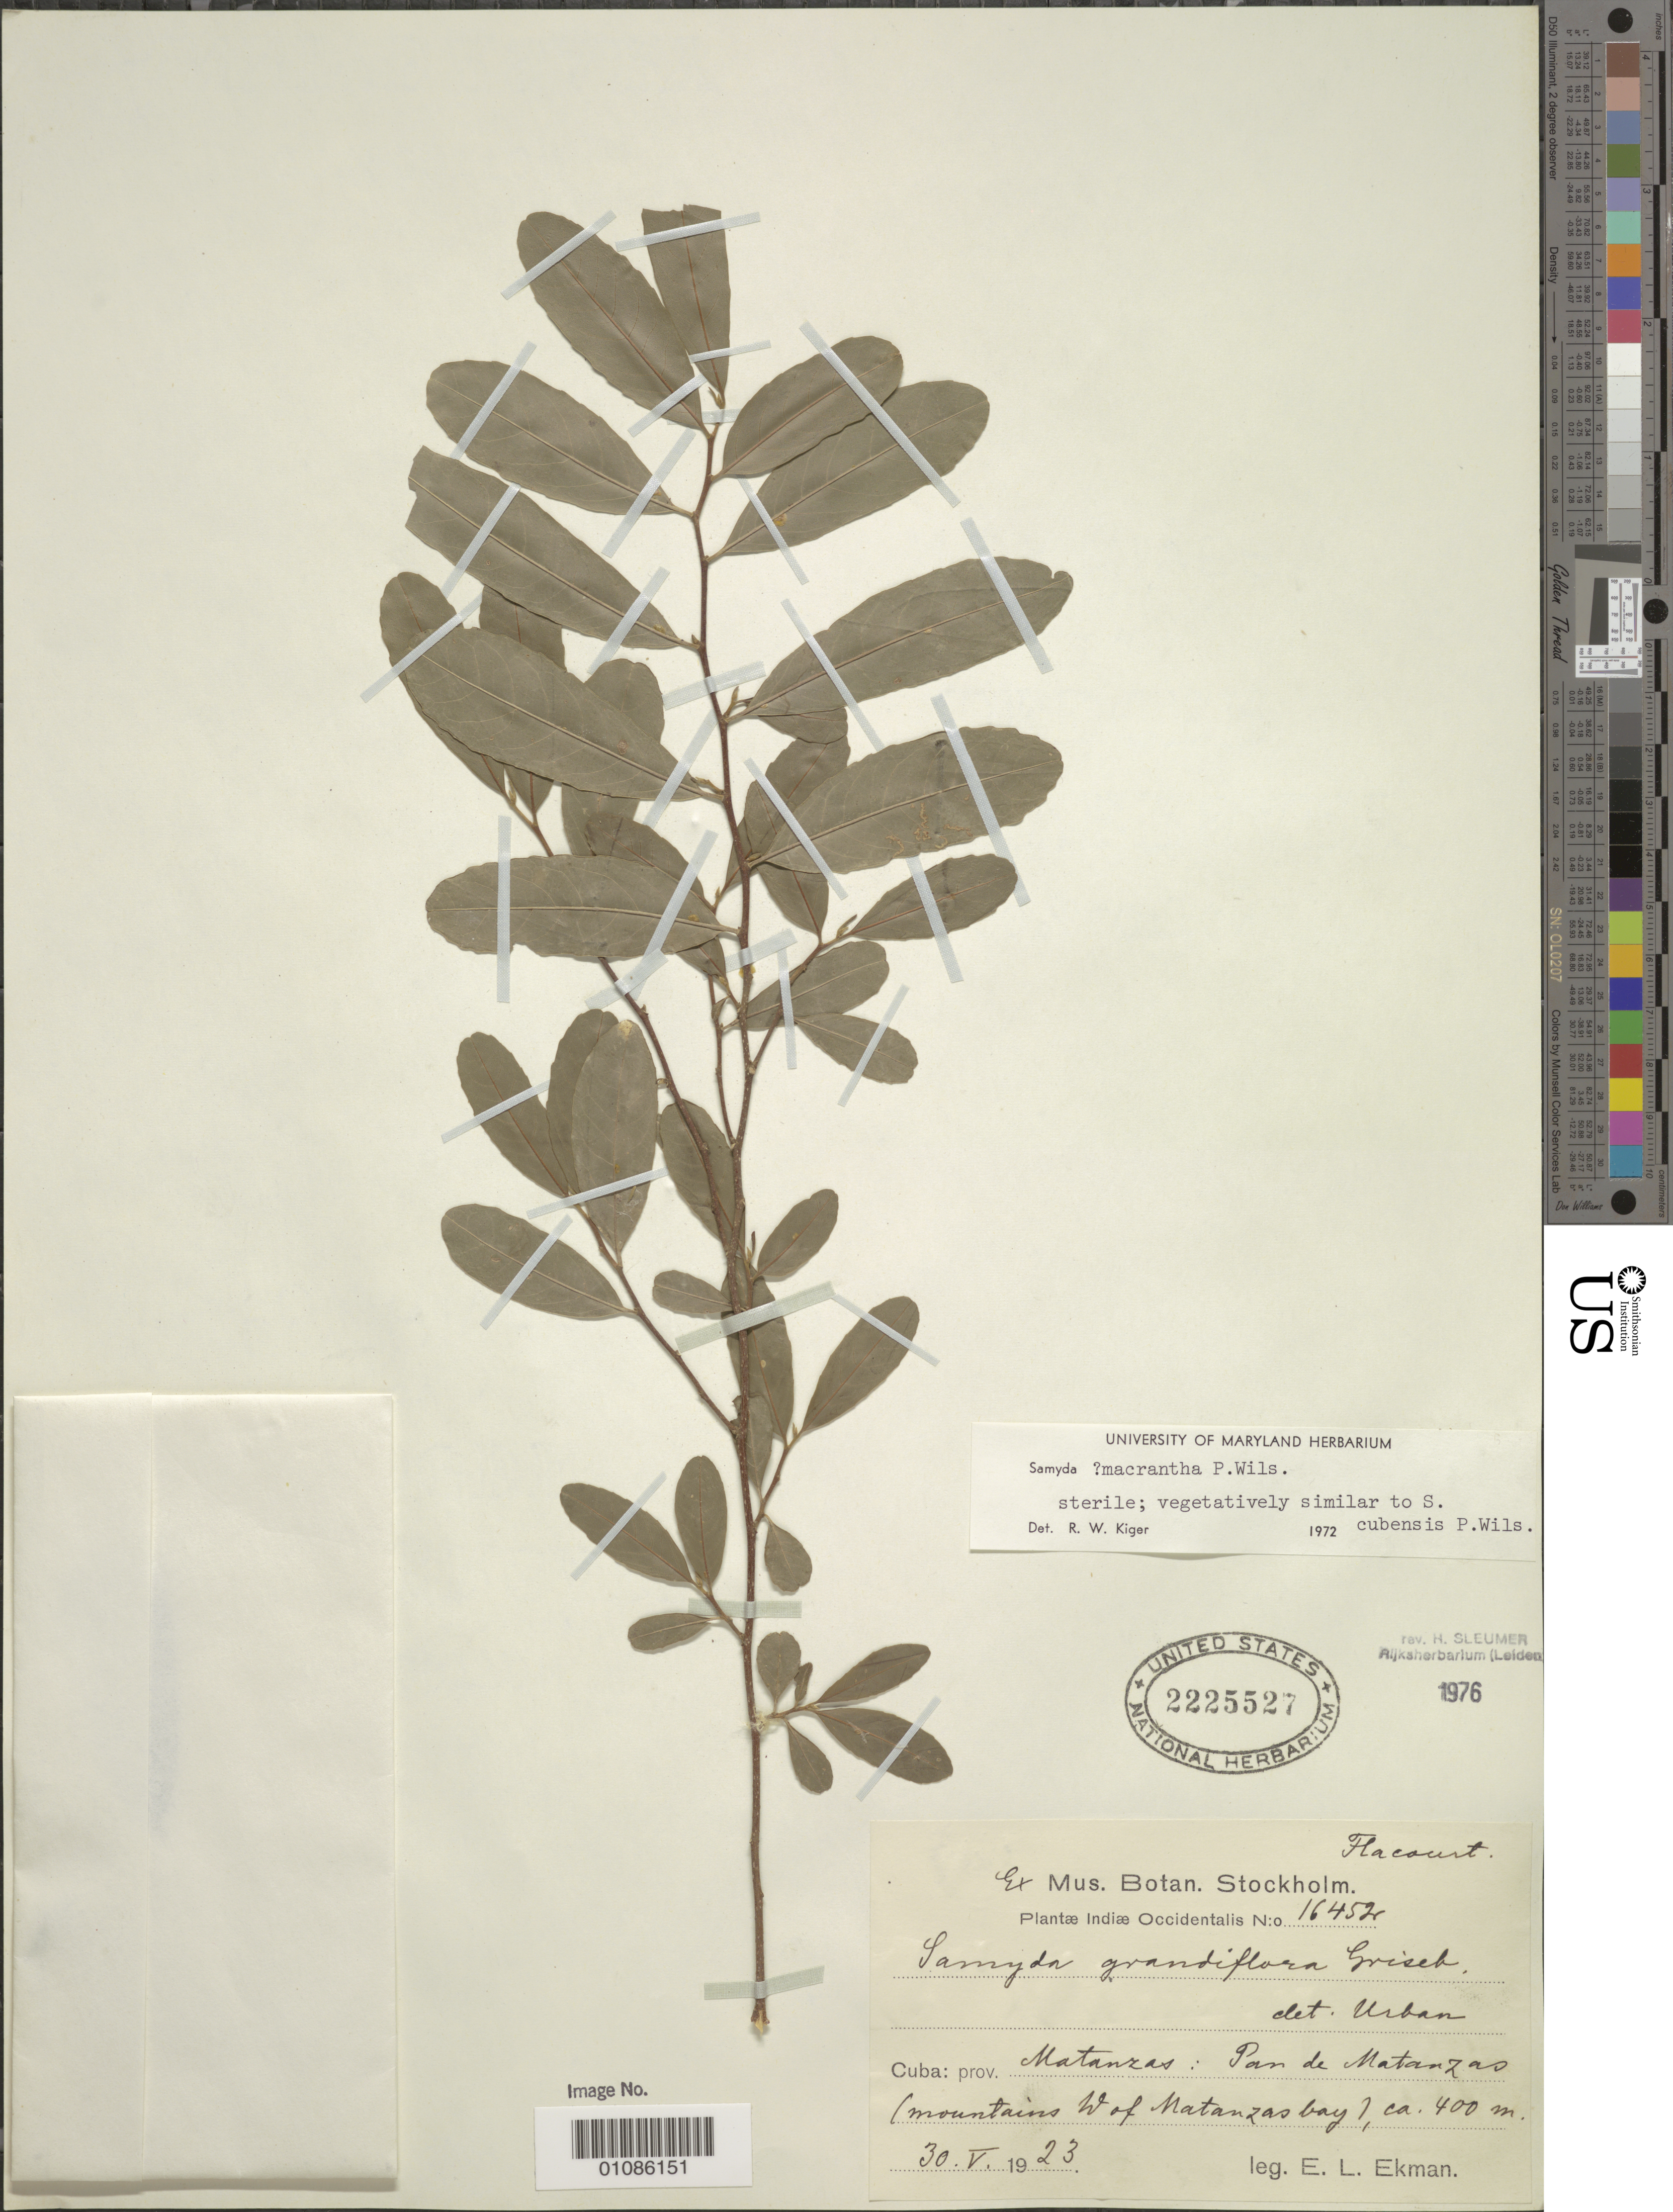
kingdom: Plantae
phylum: Tracheophyta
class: Magnoliopsida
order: Malpighiales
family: Salicaceae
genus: Casearia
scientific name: Casearia dolichanthera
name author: T. Samar. & M.H. Alford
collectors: E. L. Ekman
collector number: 16420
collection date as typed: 30 Apr 1923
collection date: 1923-04-30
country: Cuba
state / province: Matanzas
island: Cuba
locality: Matanzas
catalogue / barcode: US 2225527